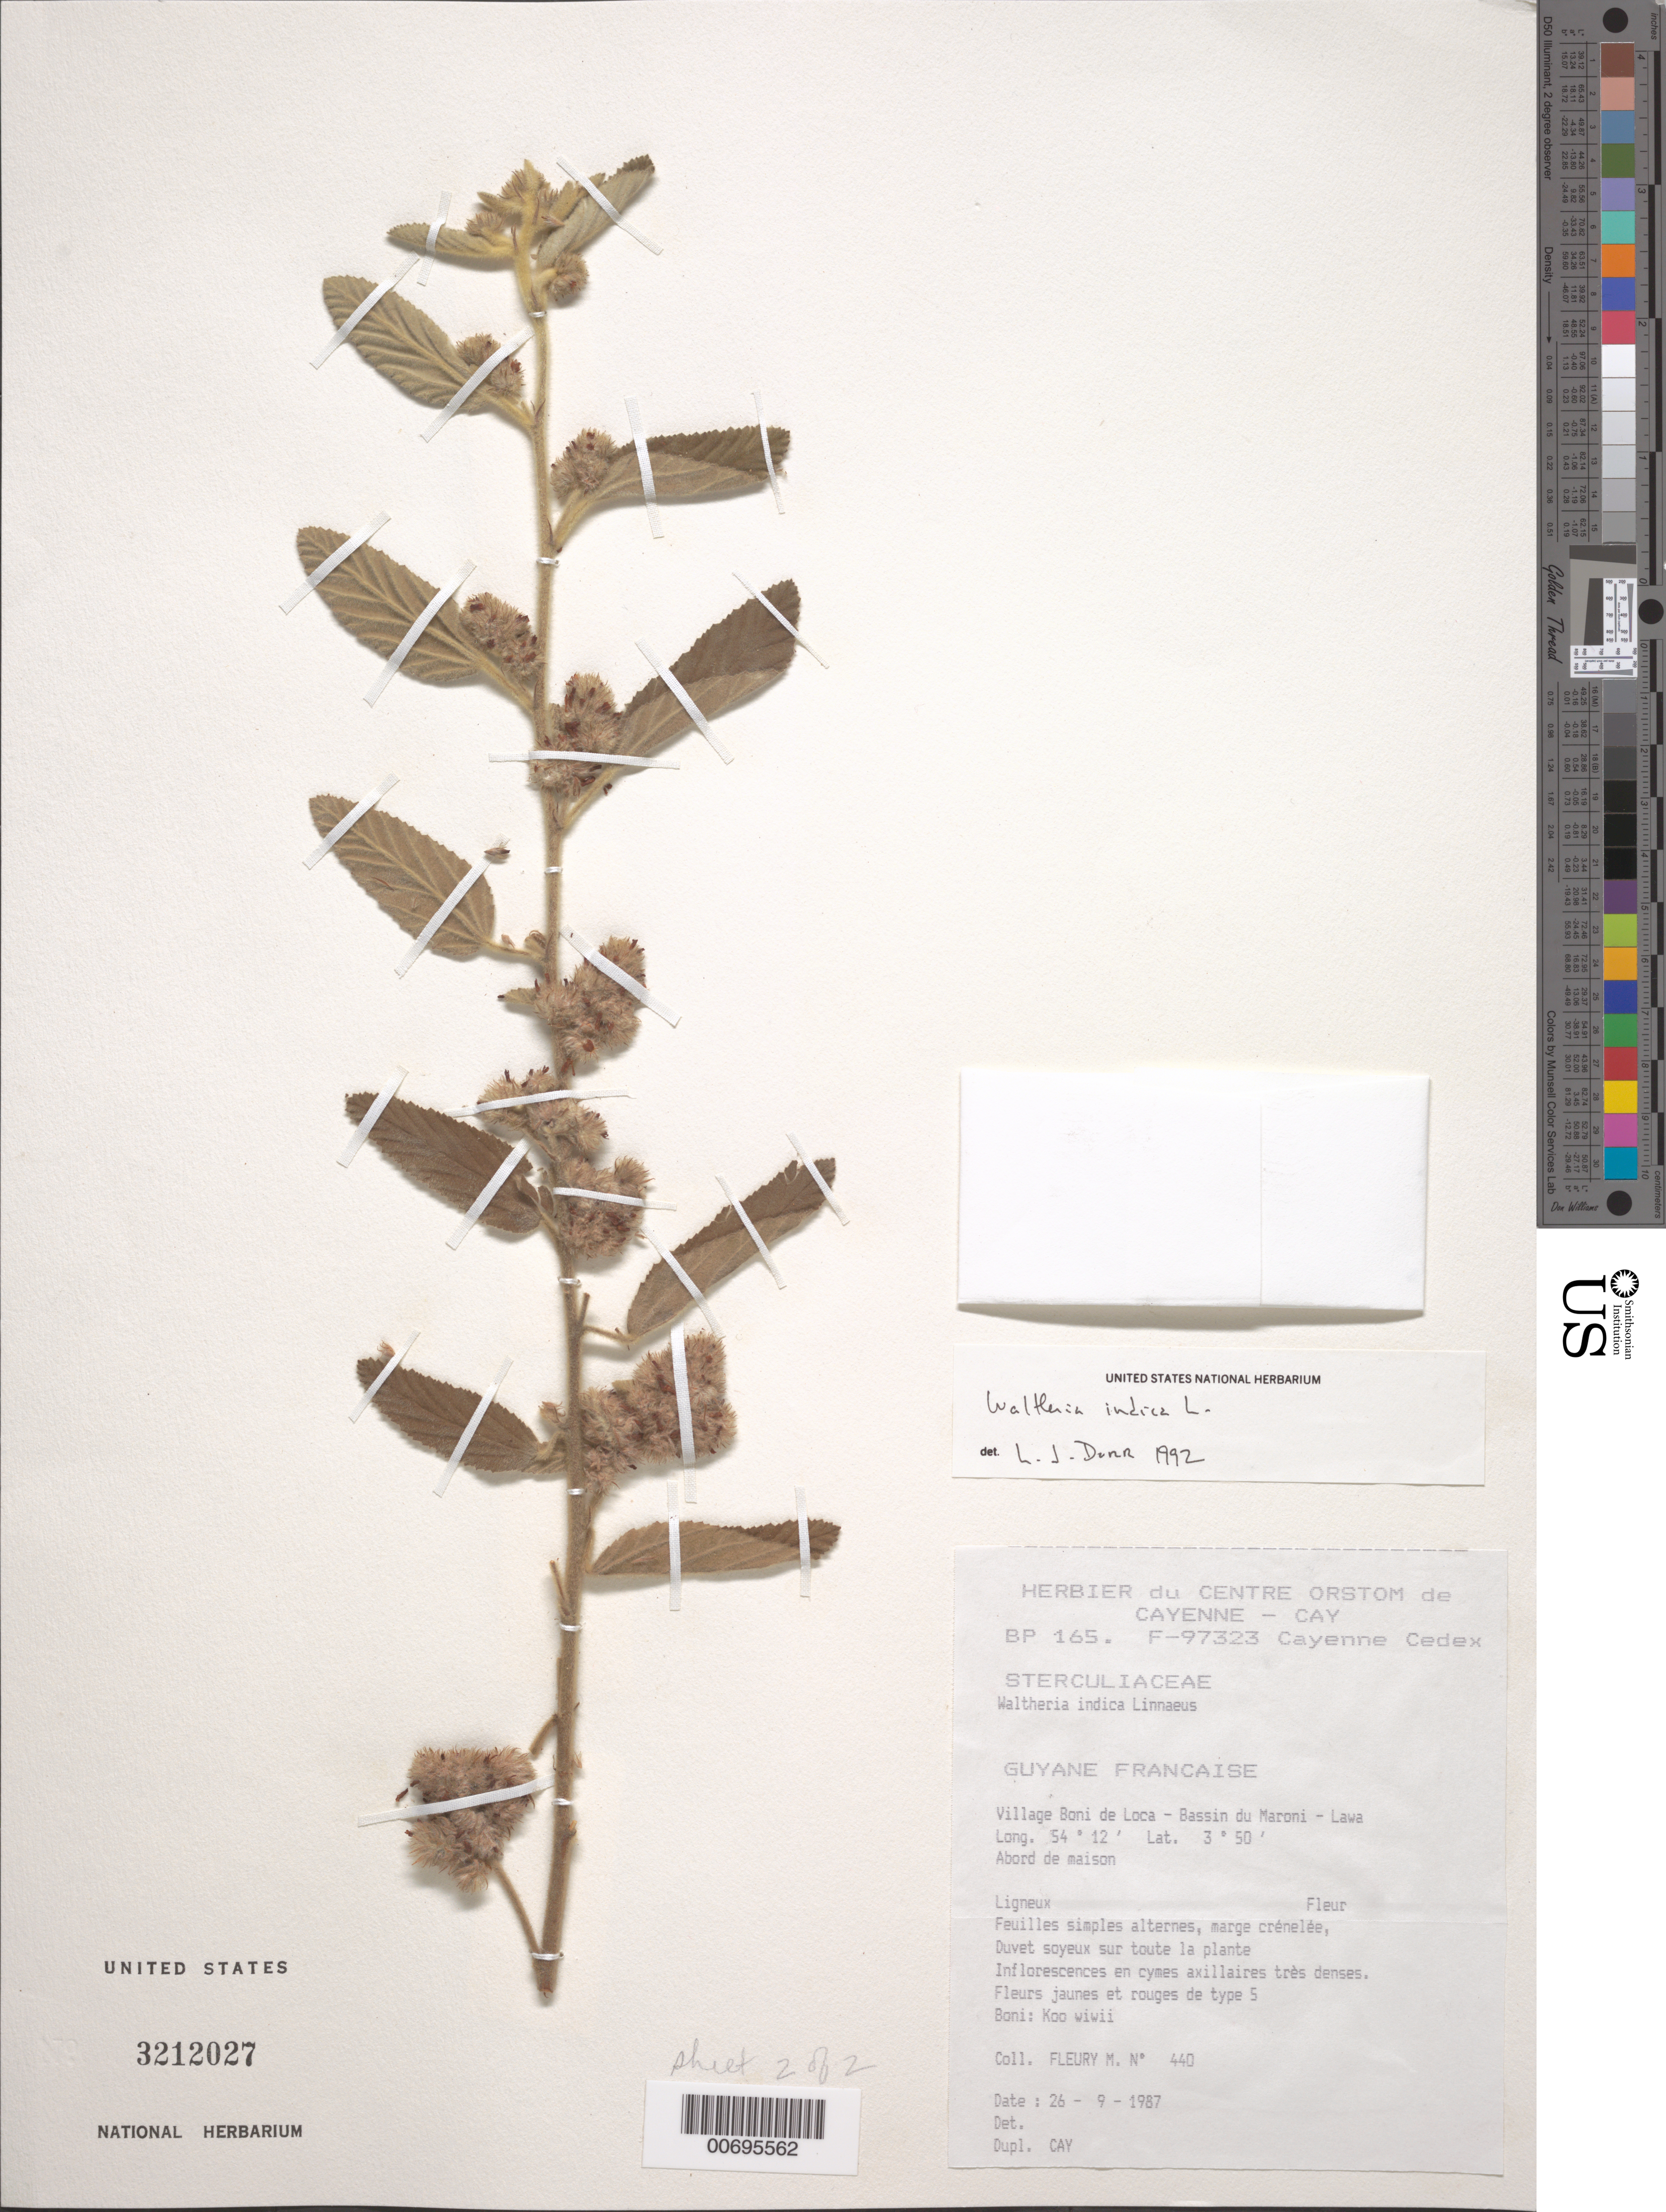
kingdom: Plantae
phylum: Tracheophyta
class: Magnoliopsida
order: Malvales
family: Malvaceae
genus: Waltheria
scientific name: Waltheria indica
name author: L.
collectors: M. Fleury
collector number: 440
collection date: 1987-09-26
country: French Guiana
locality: Village Boni de Loca - Bassin du Maroni - Lawa.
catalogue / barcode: US 3212027